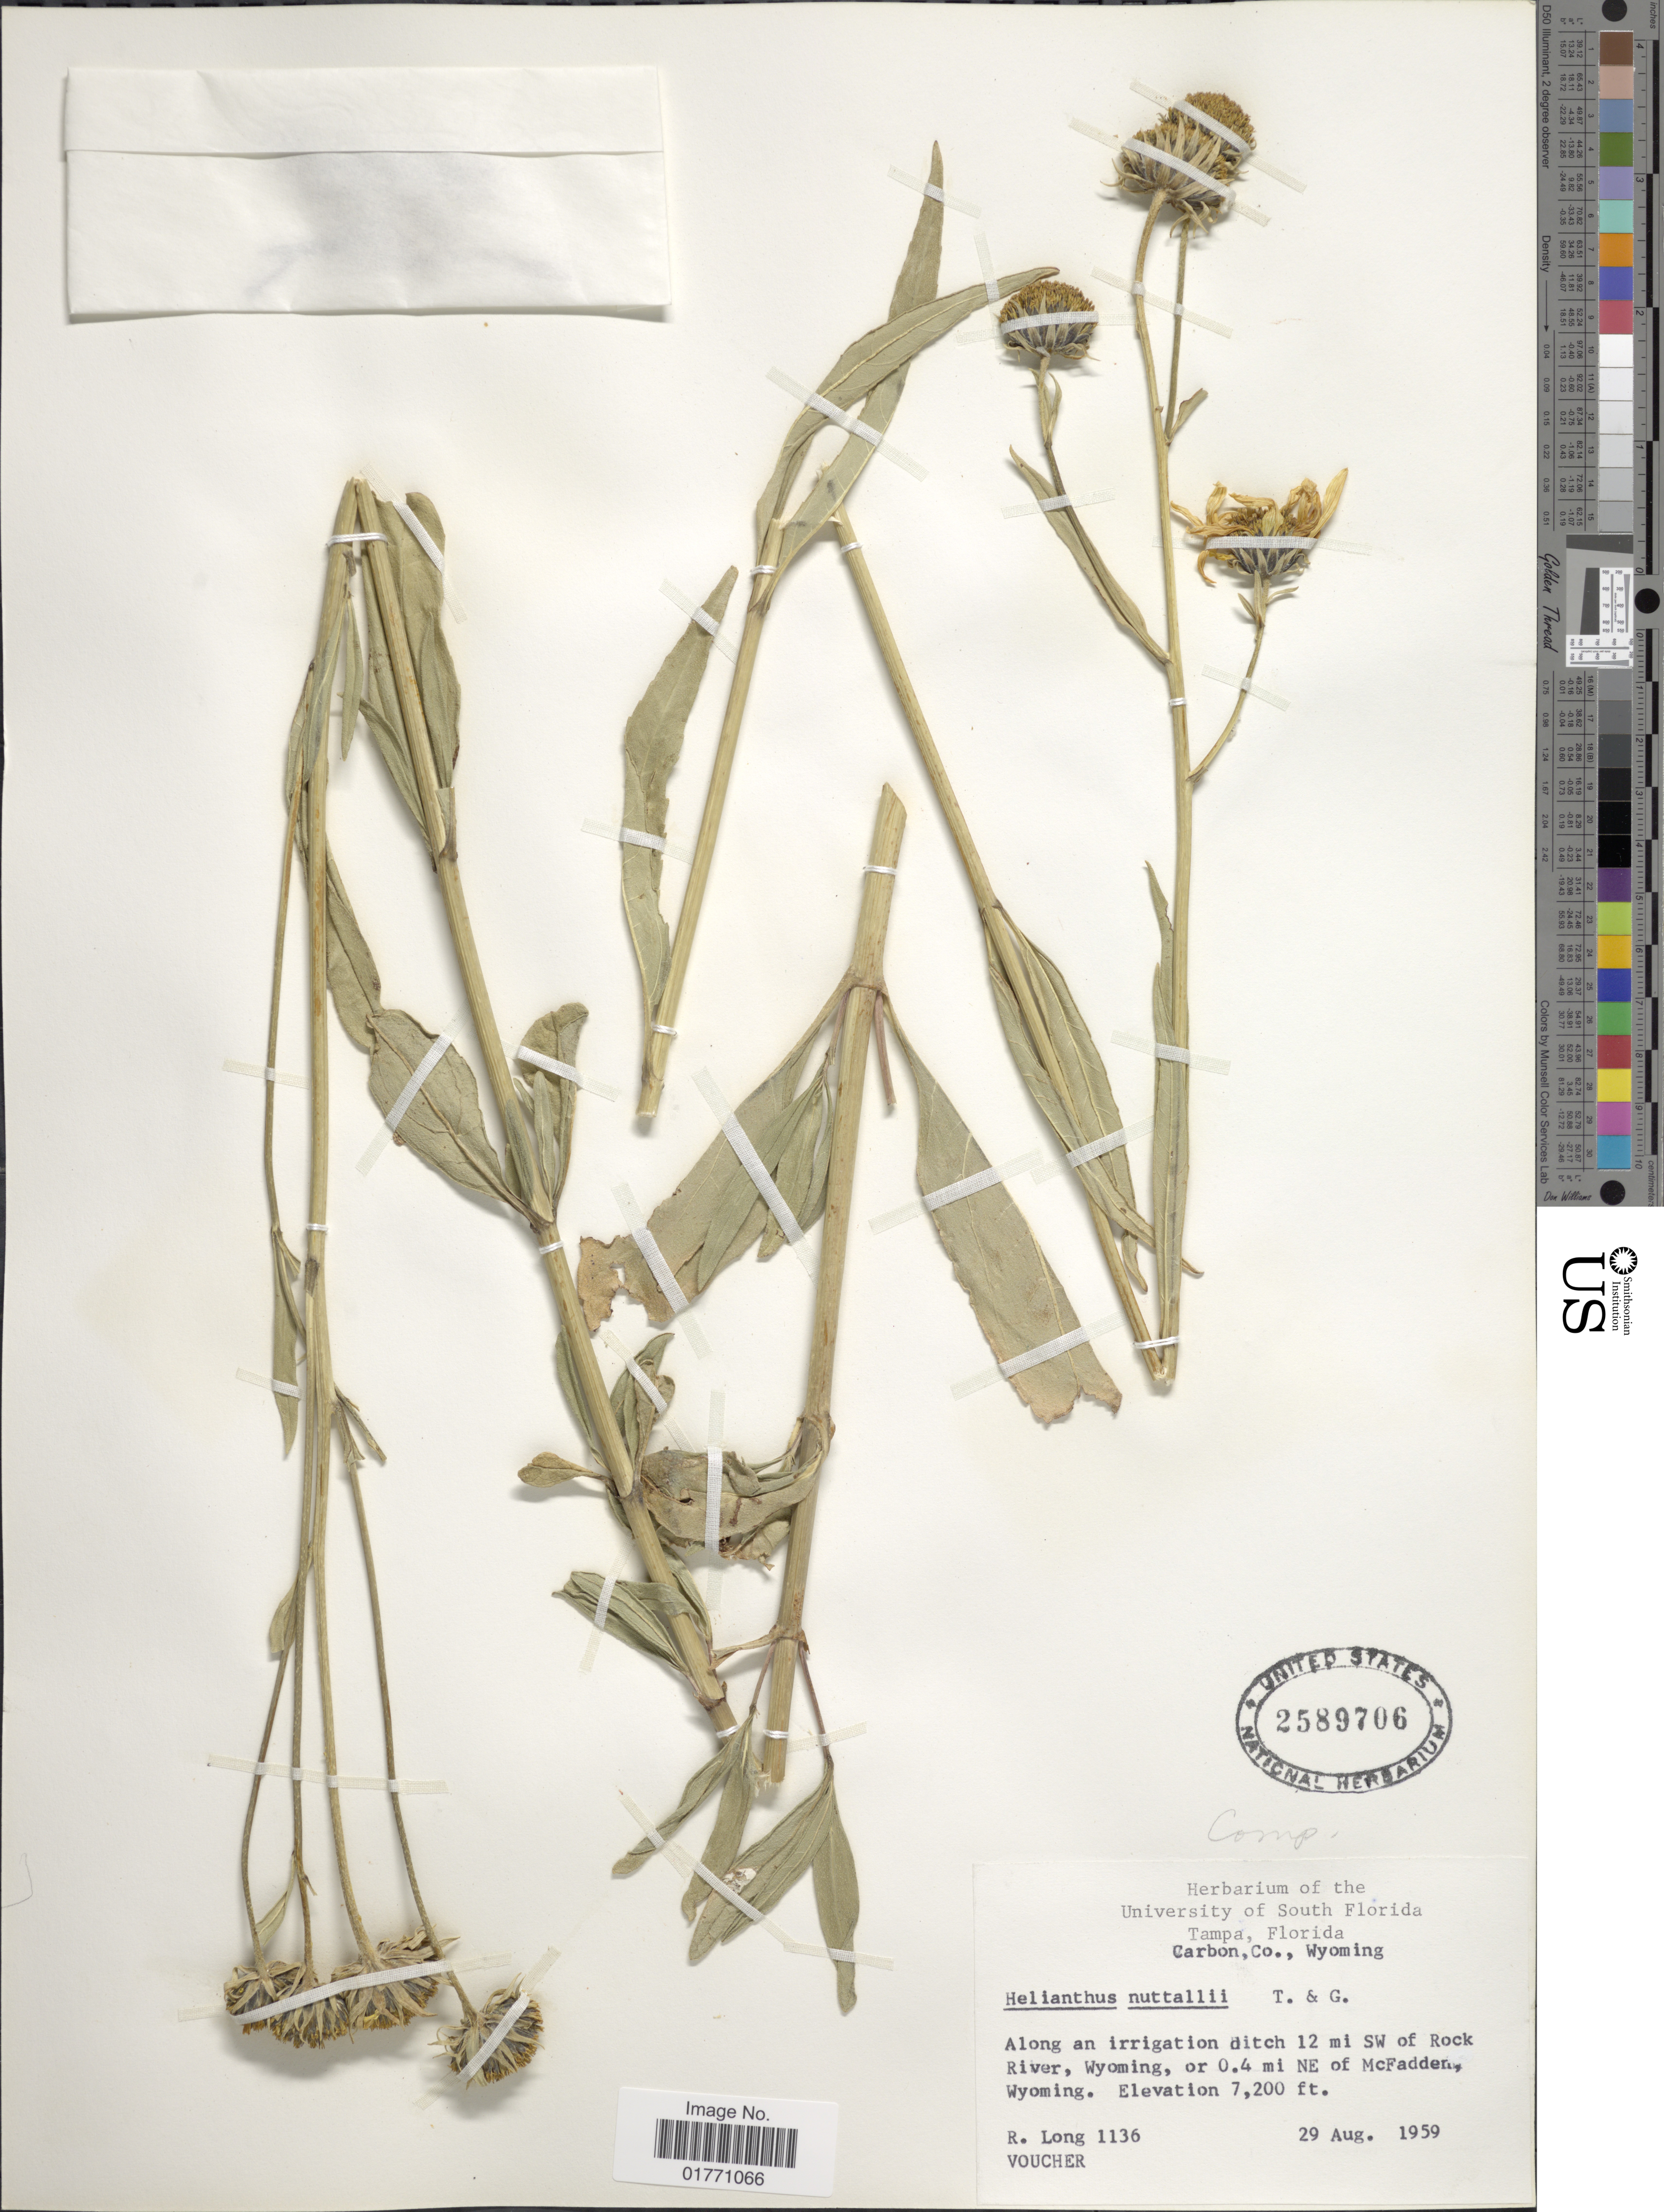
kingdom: Plantae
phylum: Tracheophyta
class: Magnoliopsida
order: Asterales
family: Asteraceae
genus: Helianthus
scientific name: Helianthus nuttallii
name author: Torr. & A. Gray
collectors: R. Long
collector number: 1136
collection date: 1959-08-29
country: United States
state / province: Wyoming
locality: Carbon Co., along an irrigation ditch 12 mi SW of Rock River, Wyoming, or 0.4 mi NE of McFadden.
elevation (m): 2195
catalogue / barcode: US 2589706